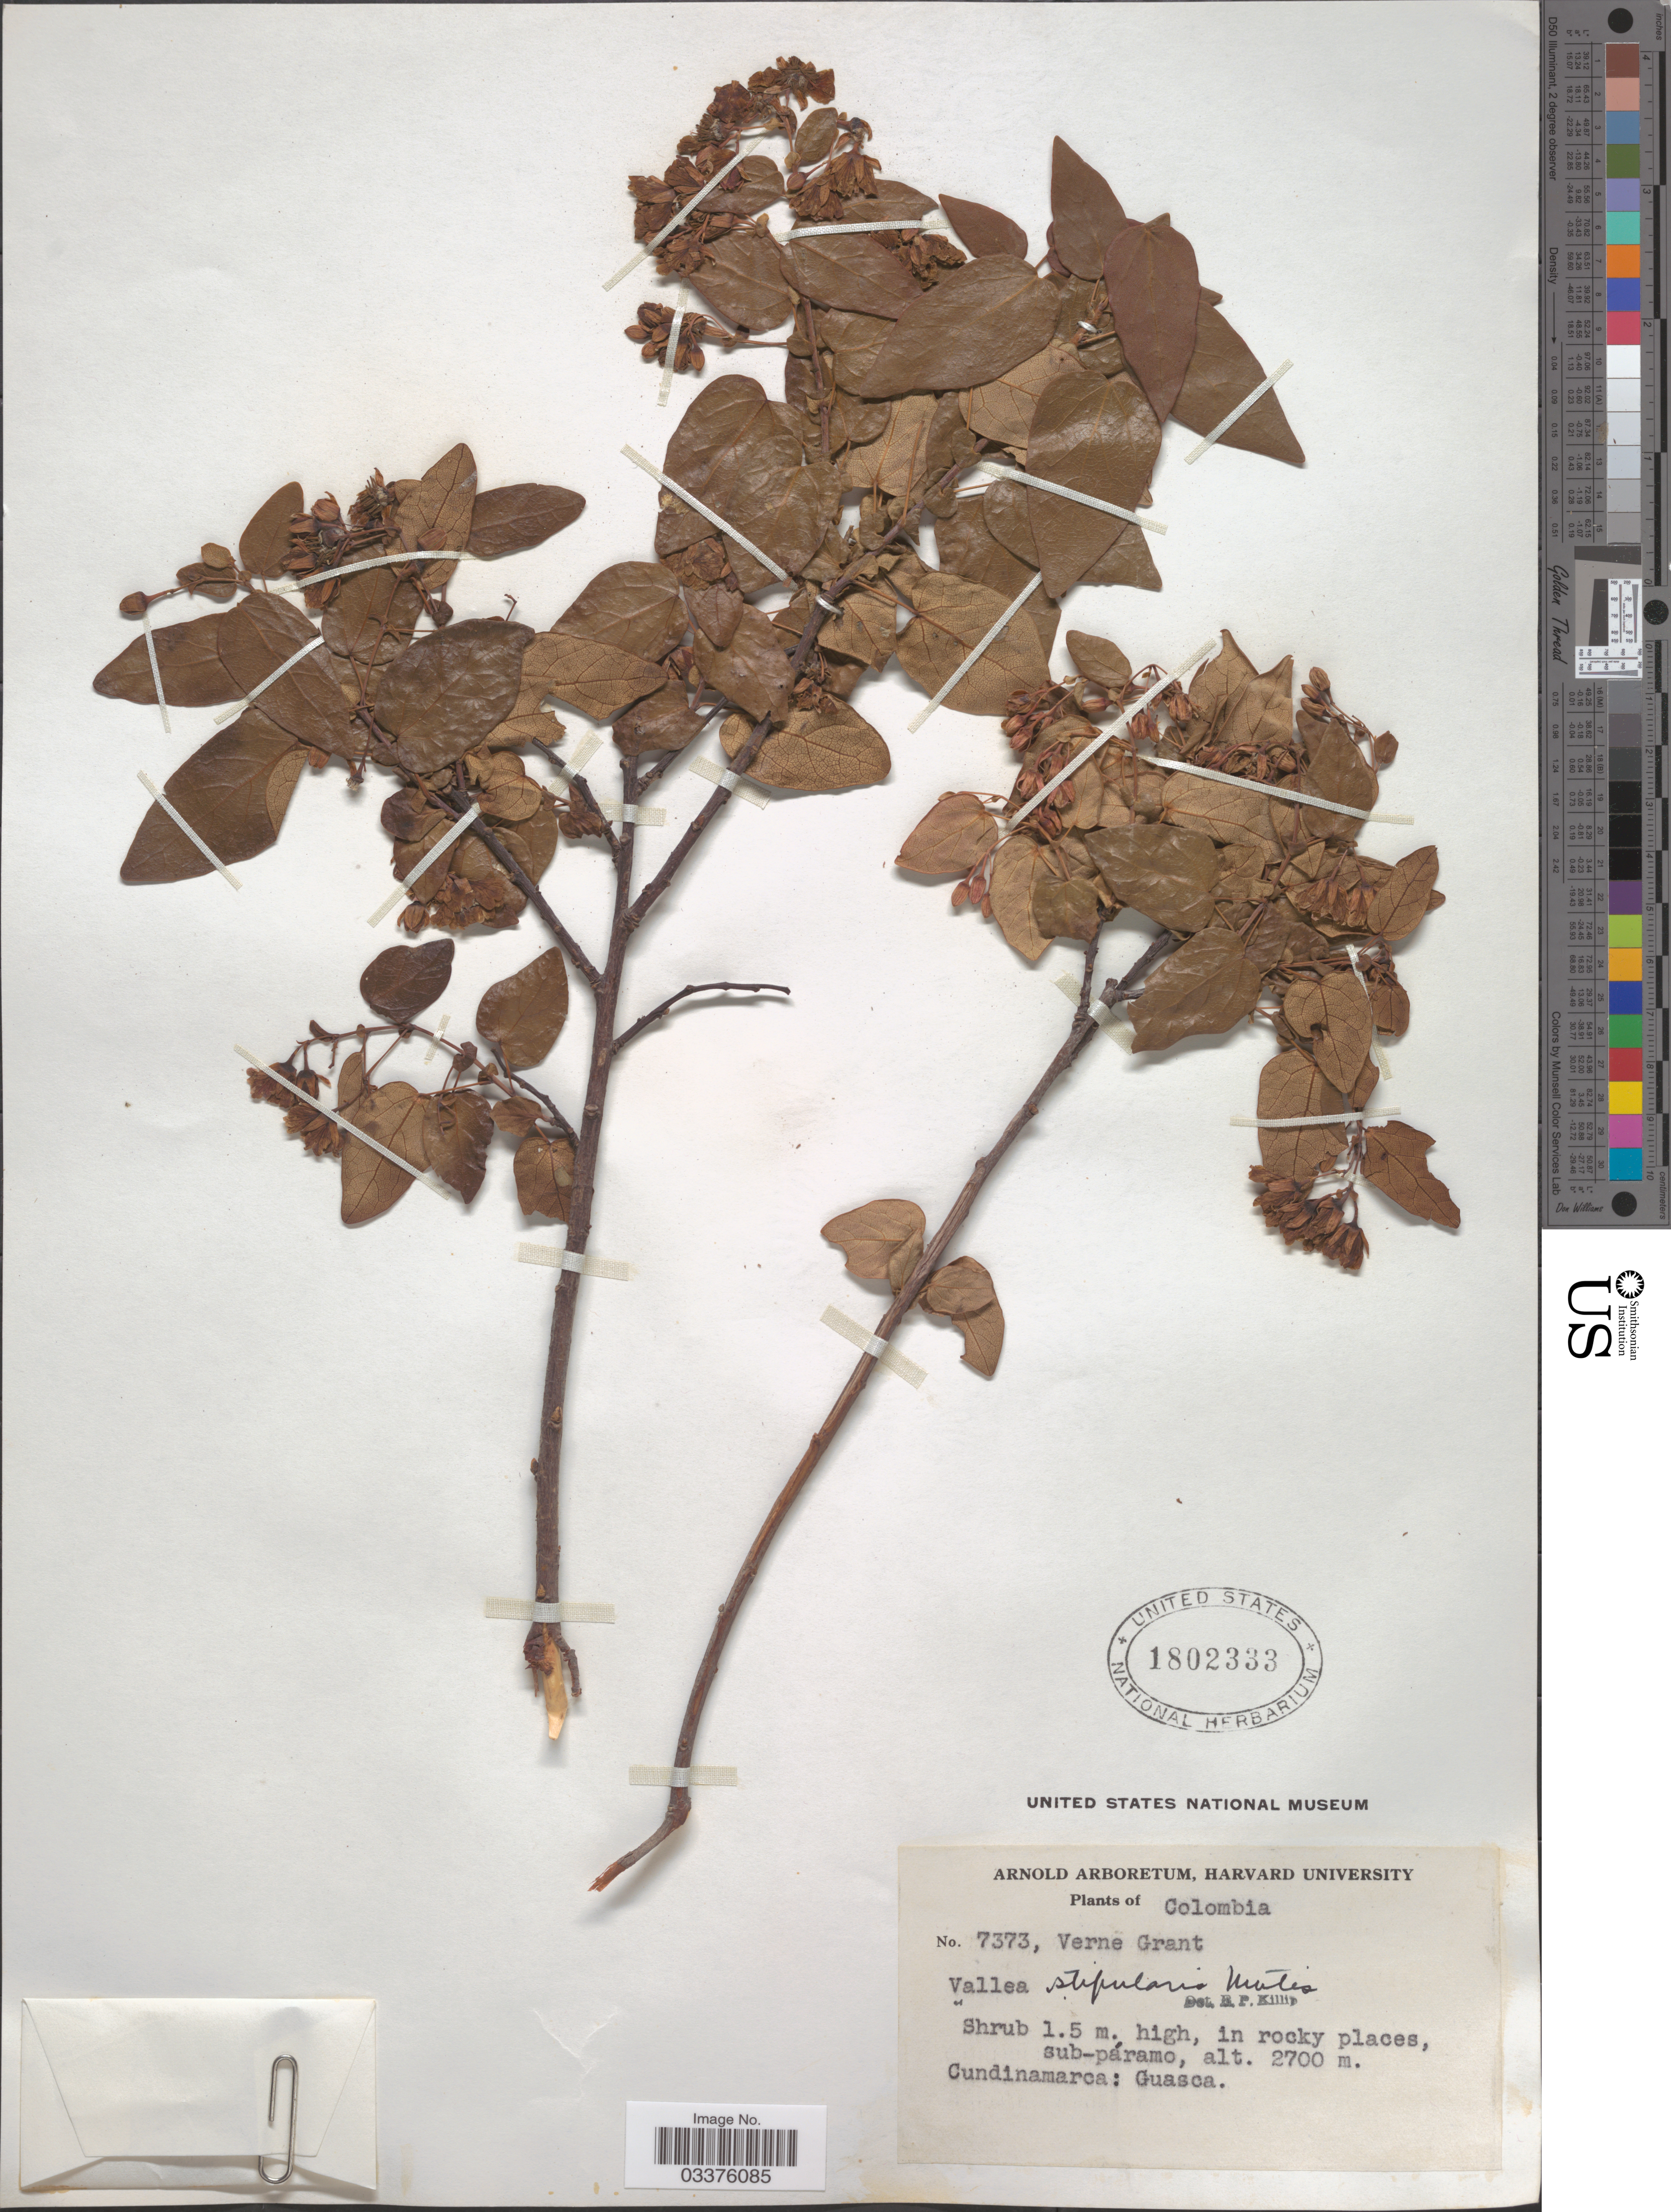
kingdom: Plantae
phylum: Tracheophyta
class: Magnoliopsida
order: Oxalidales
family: Elaeocarpaceae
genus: Vallea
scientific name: Vallea stipularis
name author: L. f.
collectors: V. Grant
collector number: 7373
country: Colombia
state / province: Cundinamarca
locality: Guasca.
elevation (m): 2700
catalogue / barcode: US 1802333